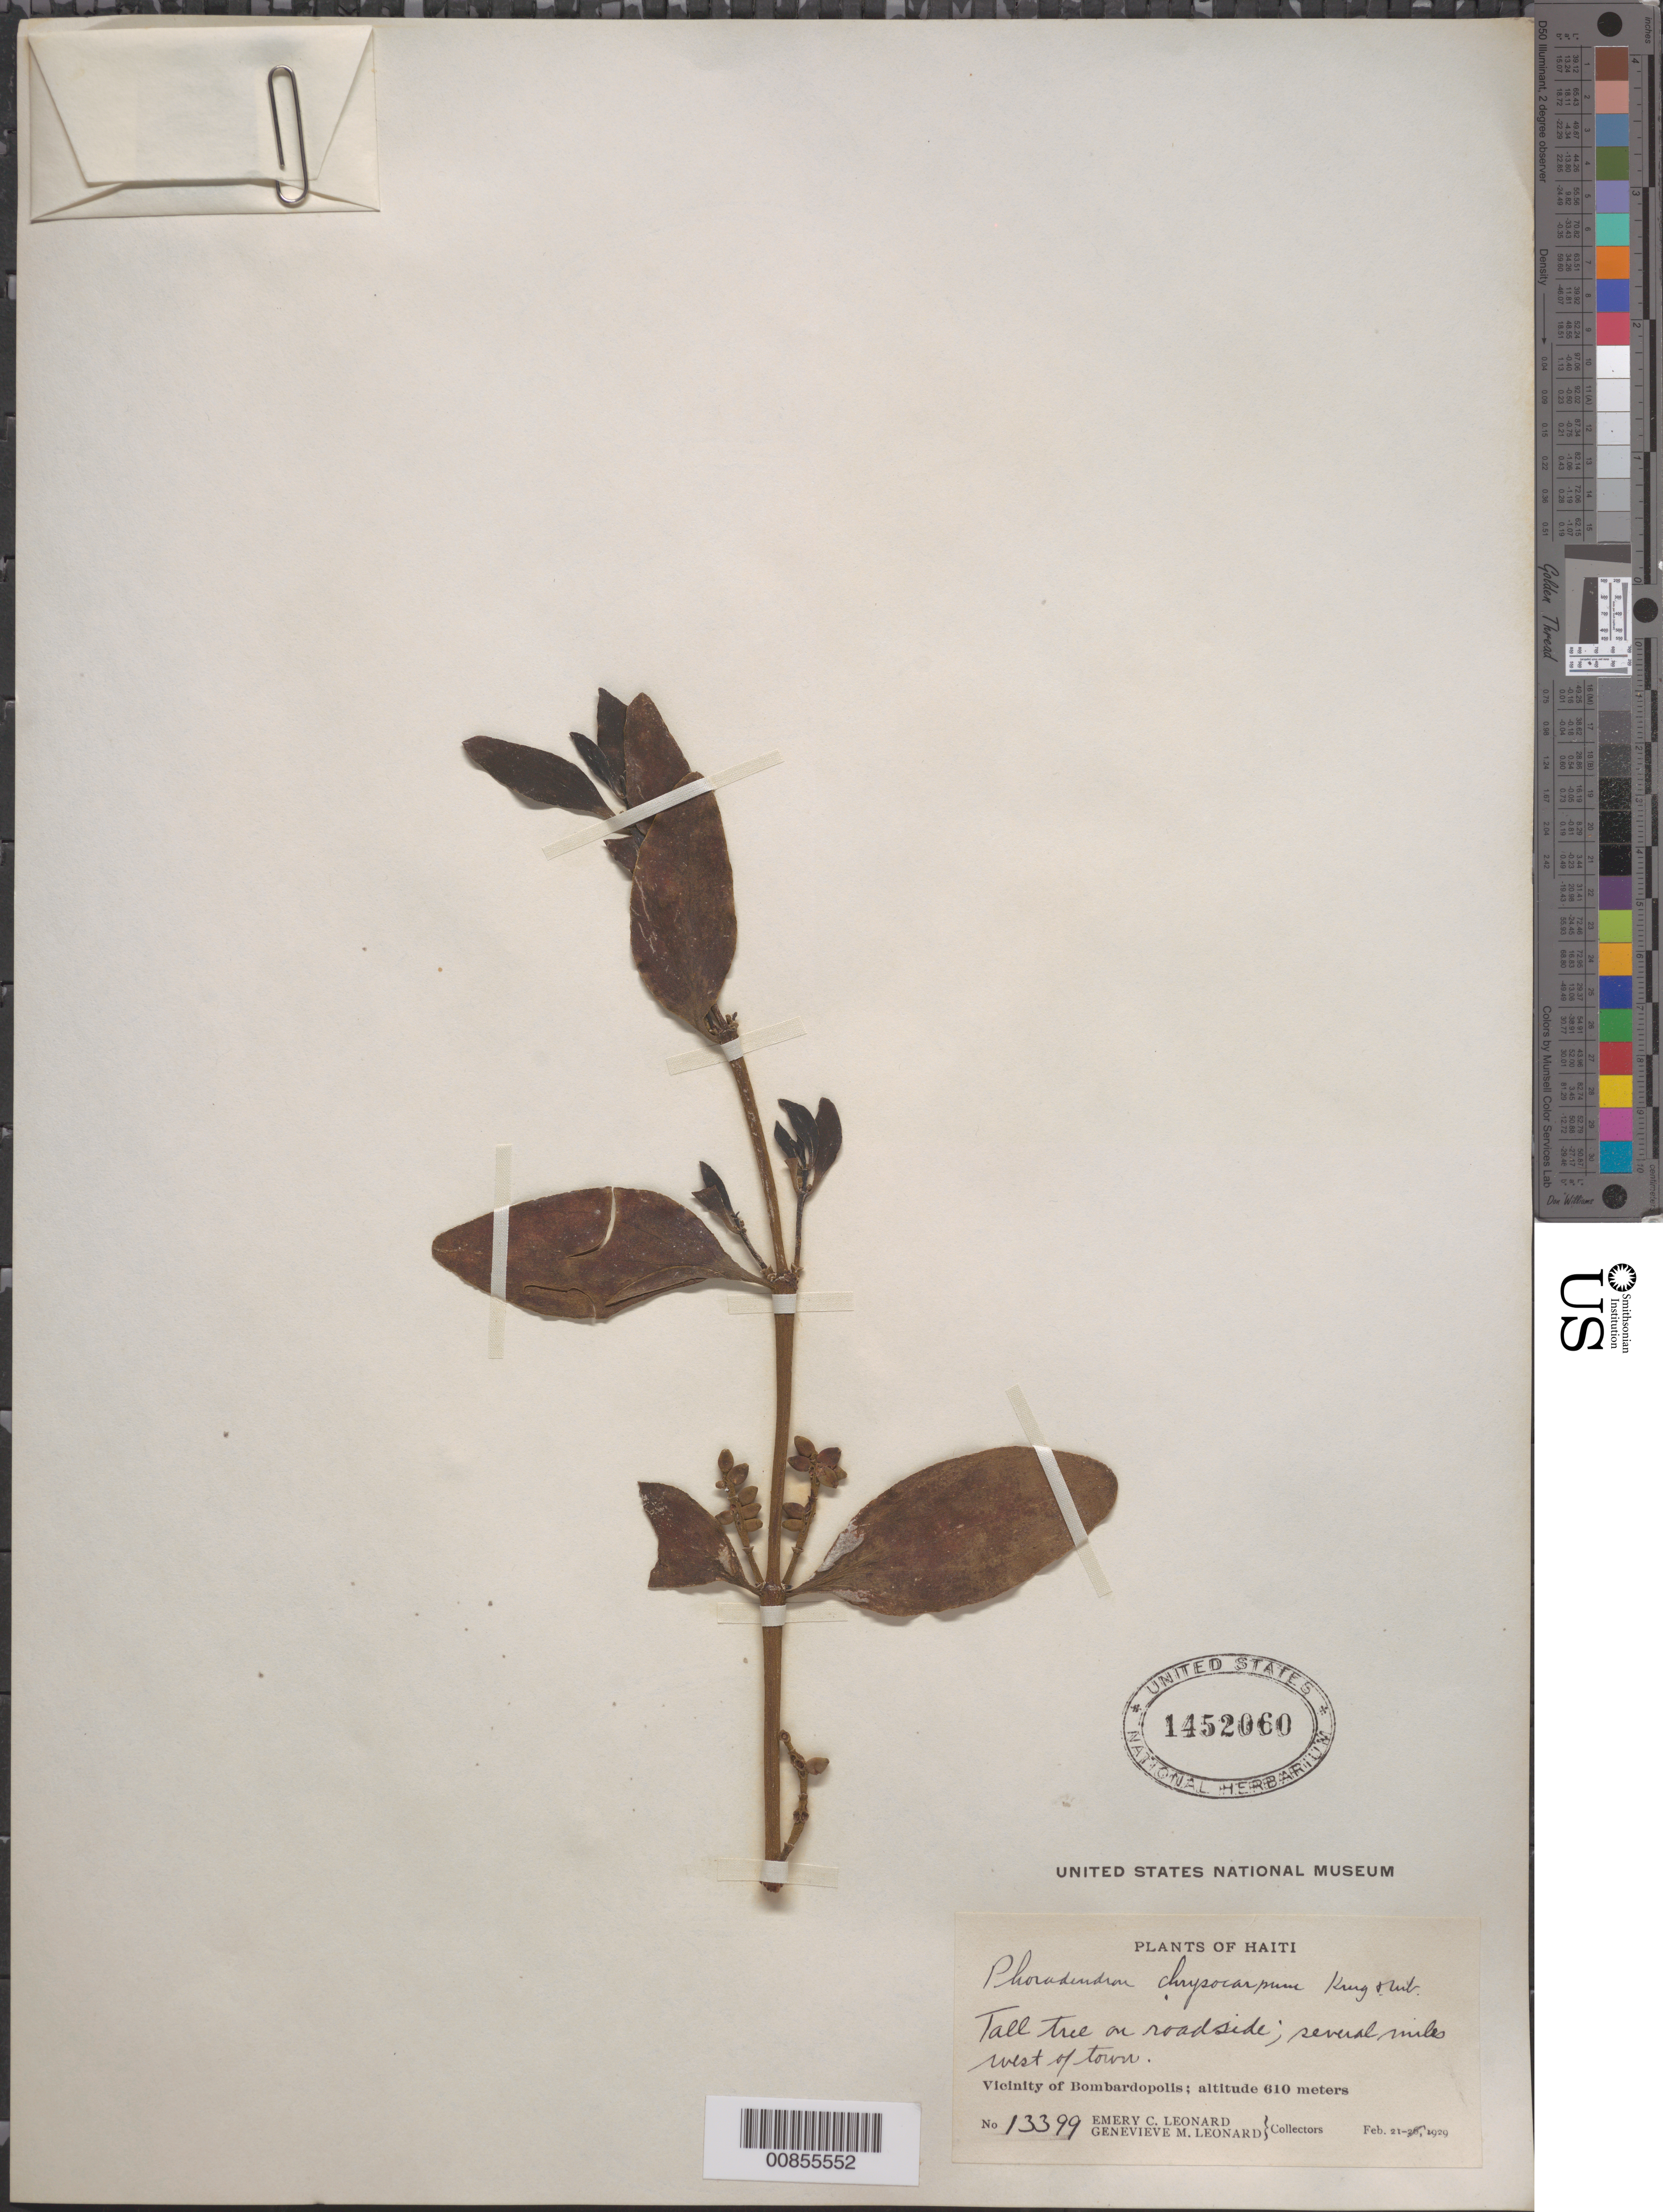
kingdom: Plantae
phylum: Tracheophyta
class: Magnoliopsida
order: Santalales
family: Viscaceae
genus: Phoradendron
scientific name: Phoradendron anceps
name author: (Spreng.) M. Gómez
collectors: E. C. Leonard & G. M. Leonard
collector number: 13399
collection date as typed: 21 Feb 1929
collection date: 1929-02-21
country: Haiti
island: Hispaniola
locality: Vicinity of Bombardopolis. Several miles west of town.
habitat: On roadside.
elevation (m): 610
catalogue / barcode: US 1452060